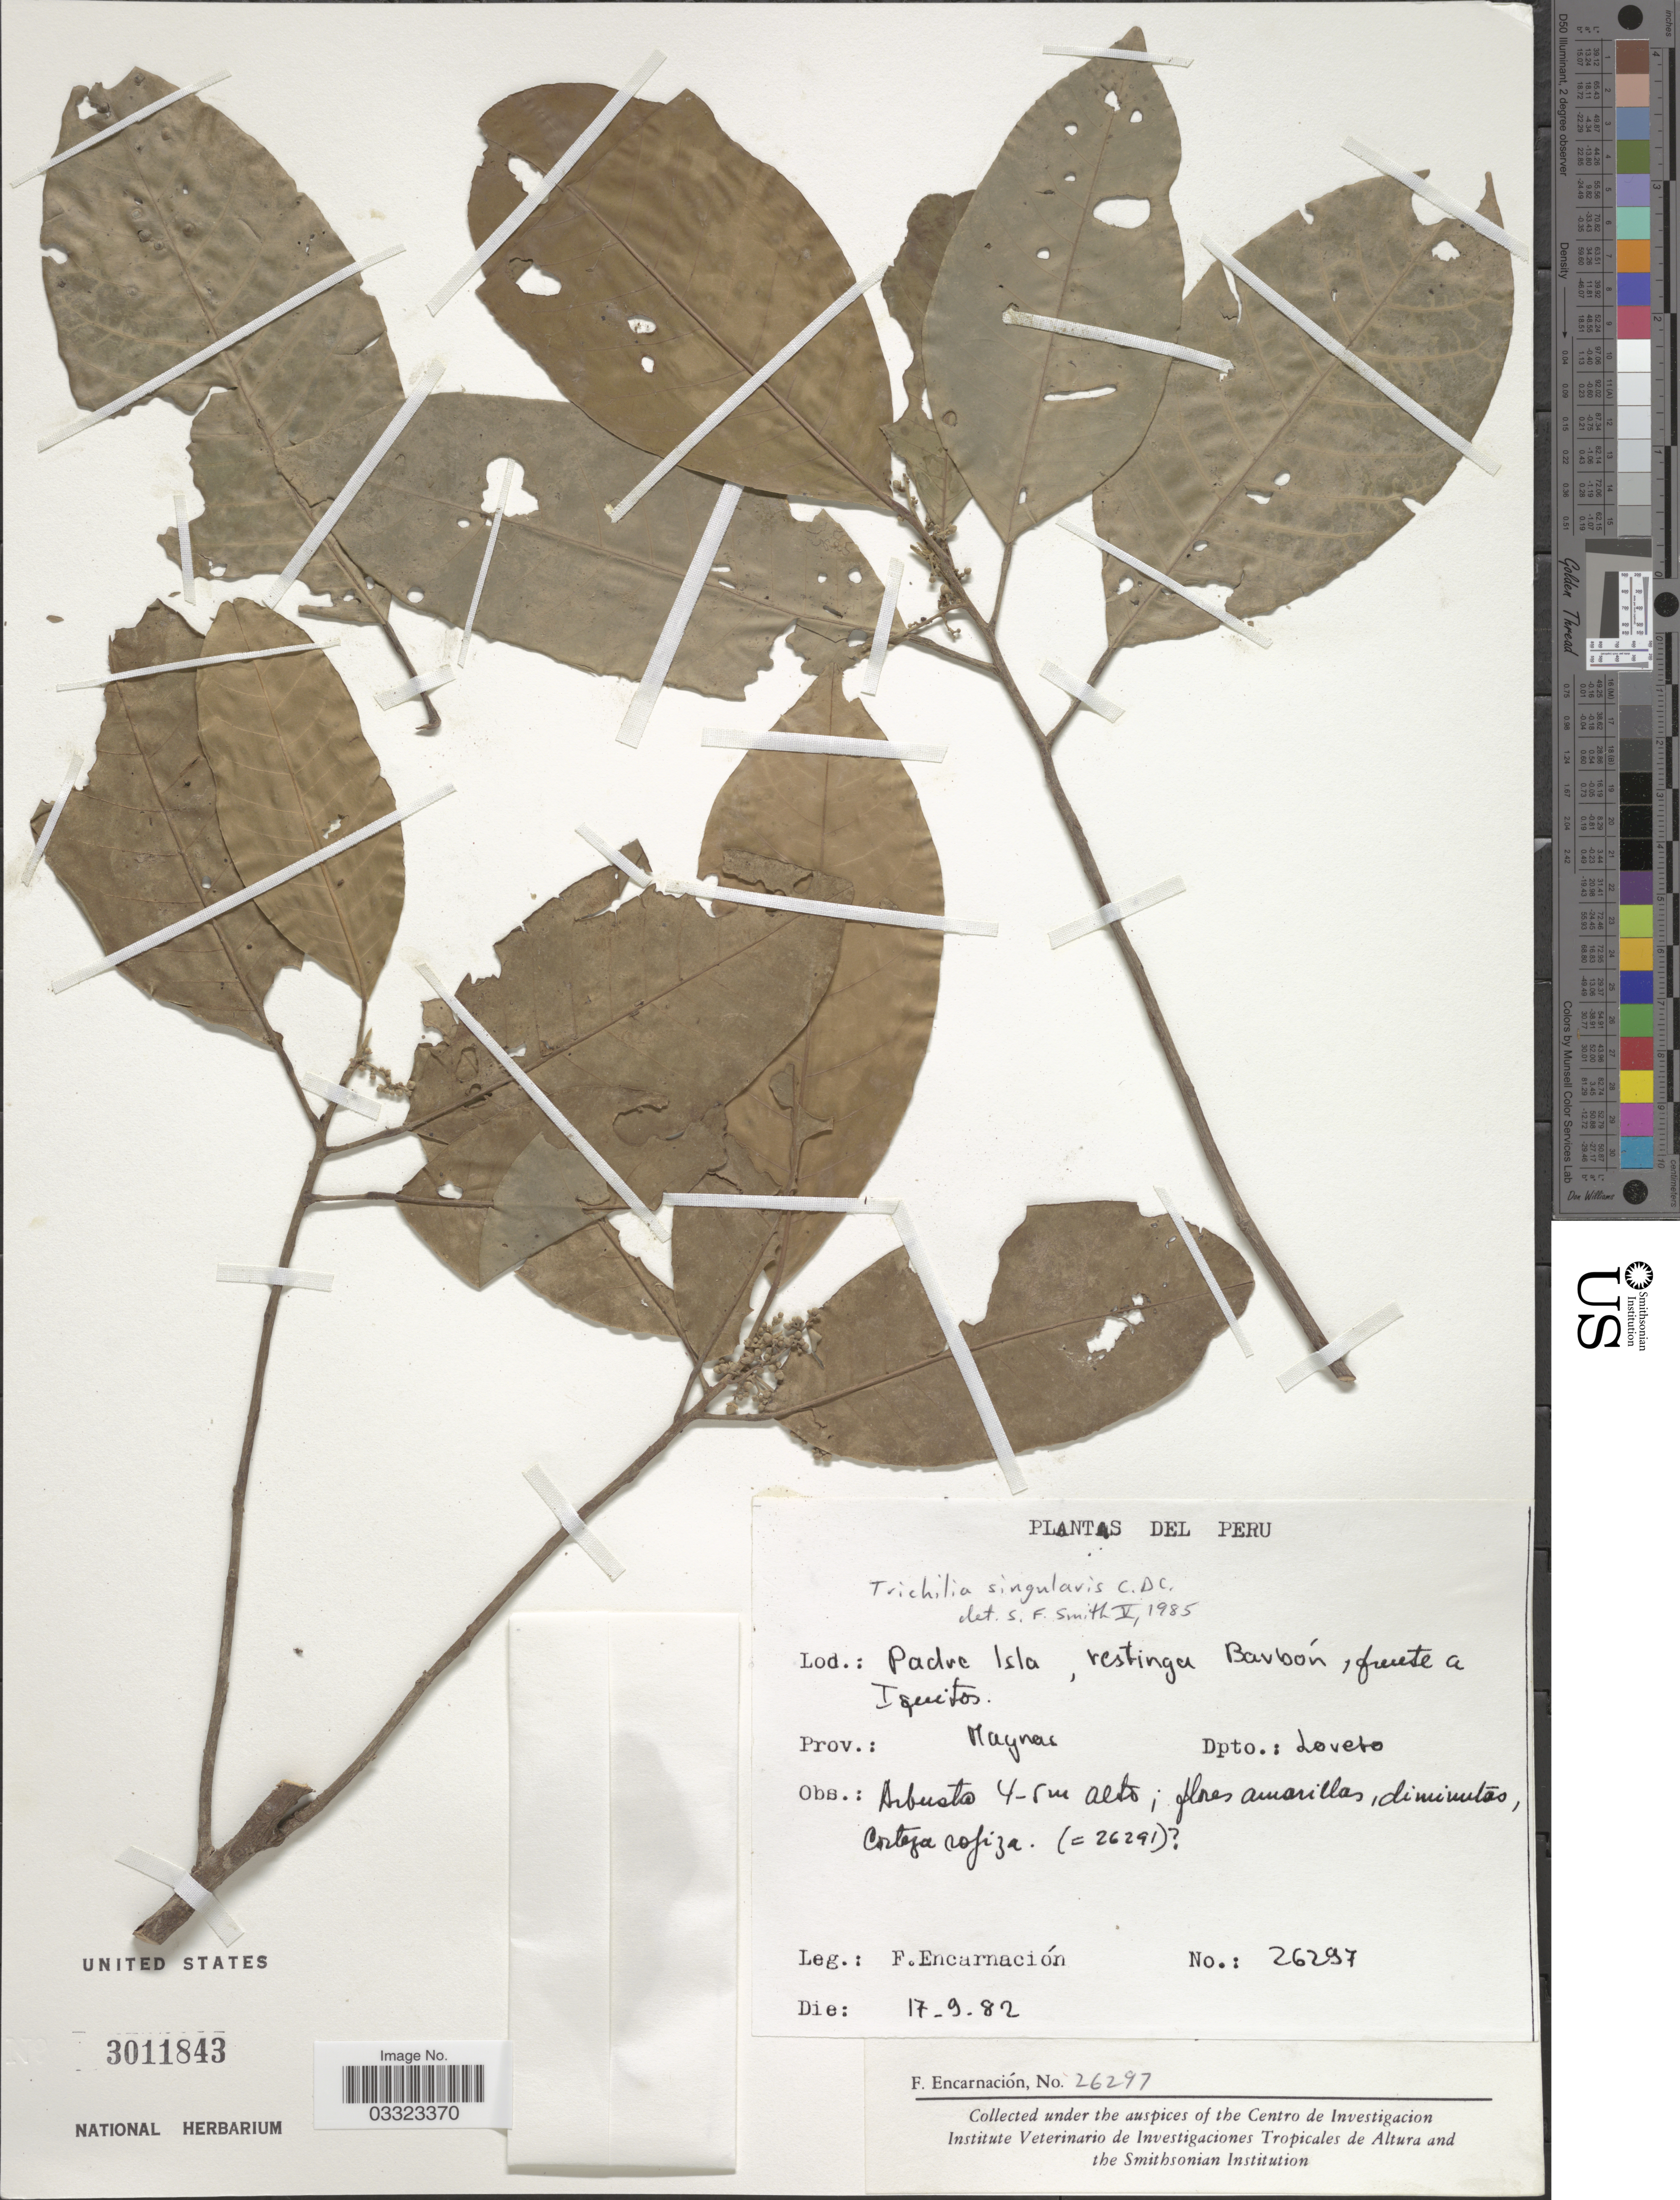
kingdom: Plantae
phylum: Tracheophyta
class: Magnoliopsida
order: Sapindales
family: Meliaceae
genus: Trichilia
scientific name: Trichilia singularis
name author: C. DC.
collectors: F. Encarnación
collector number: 26297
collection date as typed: Transcribed d/m/y: 17/9/82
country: Peru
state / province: Loreto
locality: Padre Isla, restinga Barbón, frente a Iquitos, Prov.: Maynas, Dpto.: Loreto.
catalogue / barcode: US 3011843